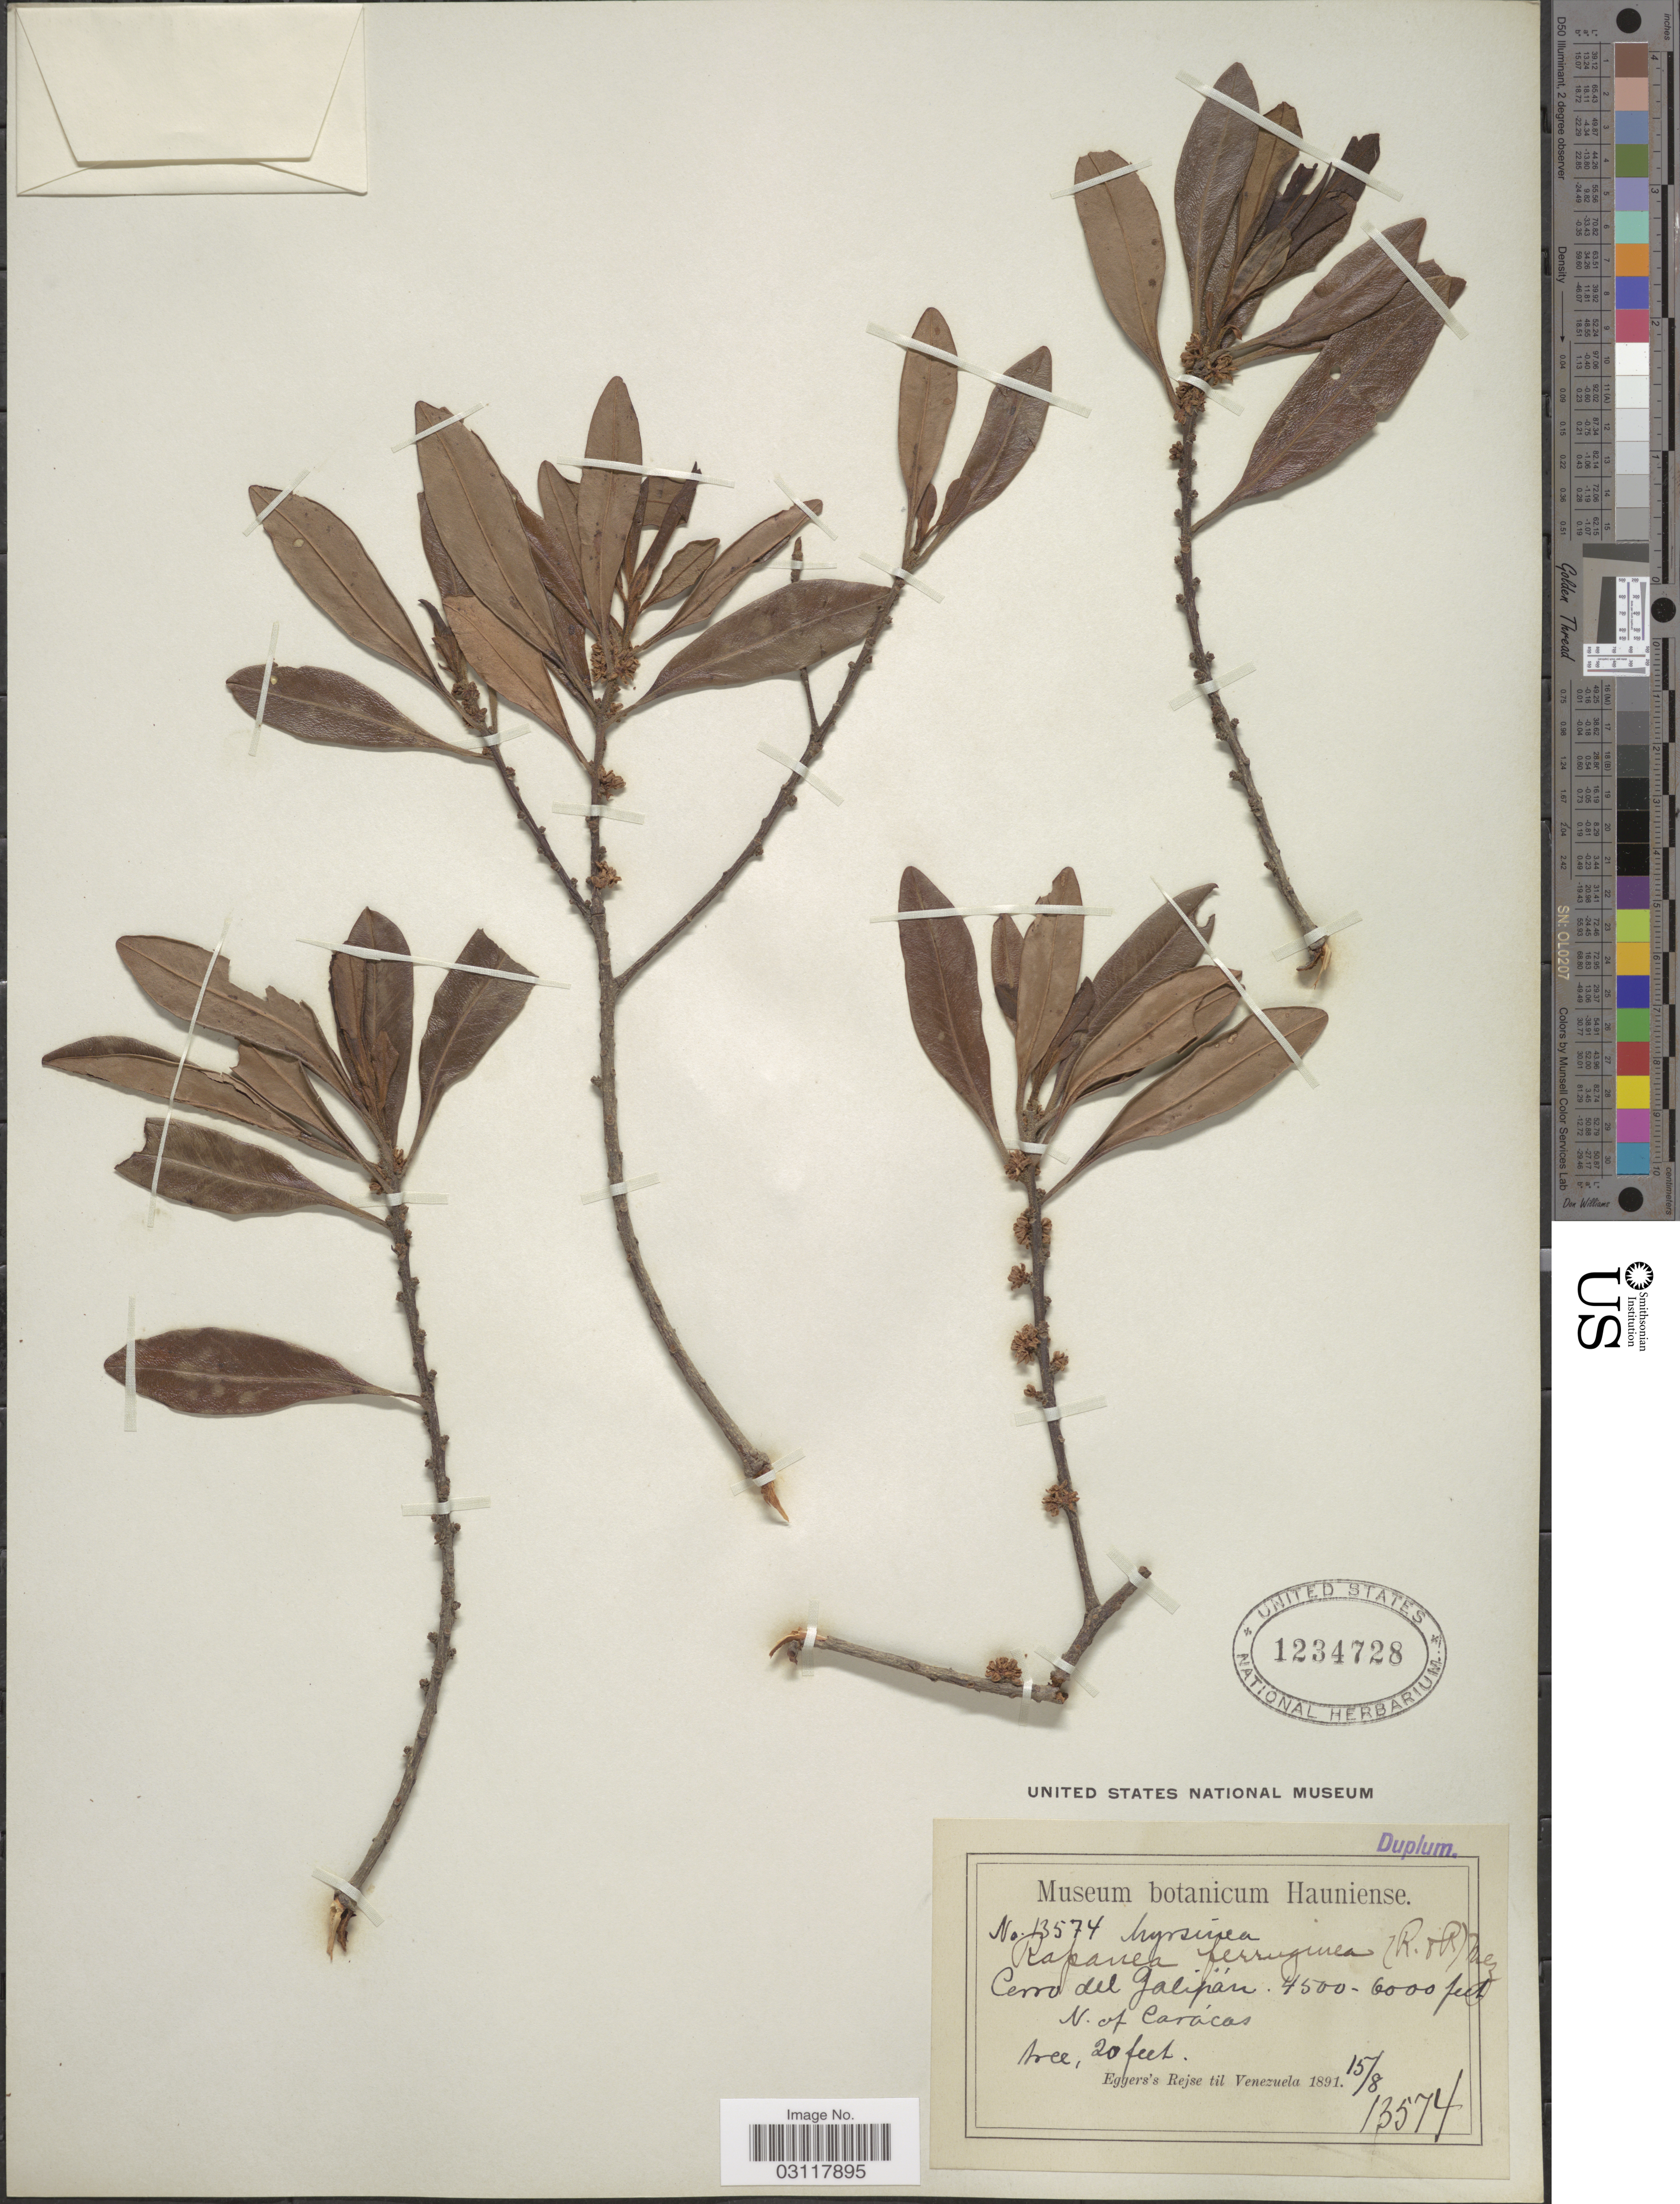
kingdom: Plantae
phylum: Tracheophyta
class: Magnoliopsida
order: Ericales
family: Primulaceae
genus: Rapanea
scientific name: Rapanea ferruginea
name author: (Ruiz & Pav.) Mez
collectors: -. Eggers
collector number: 13574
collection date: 1891-08-15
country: Venezuela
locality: Cerro del Galipán. N. of Caracas.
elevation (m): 1372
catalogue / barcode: US 1234728